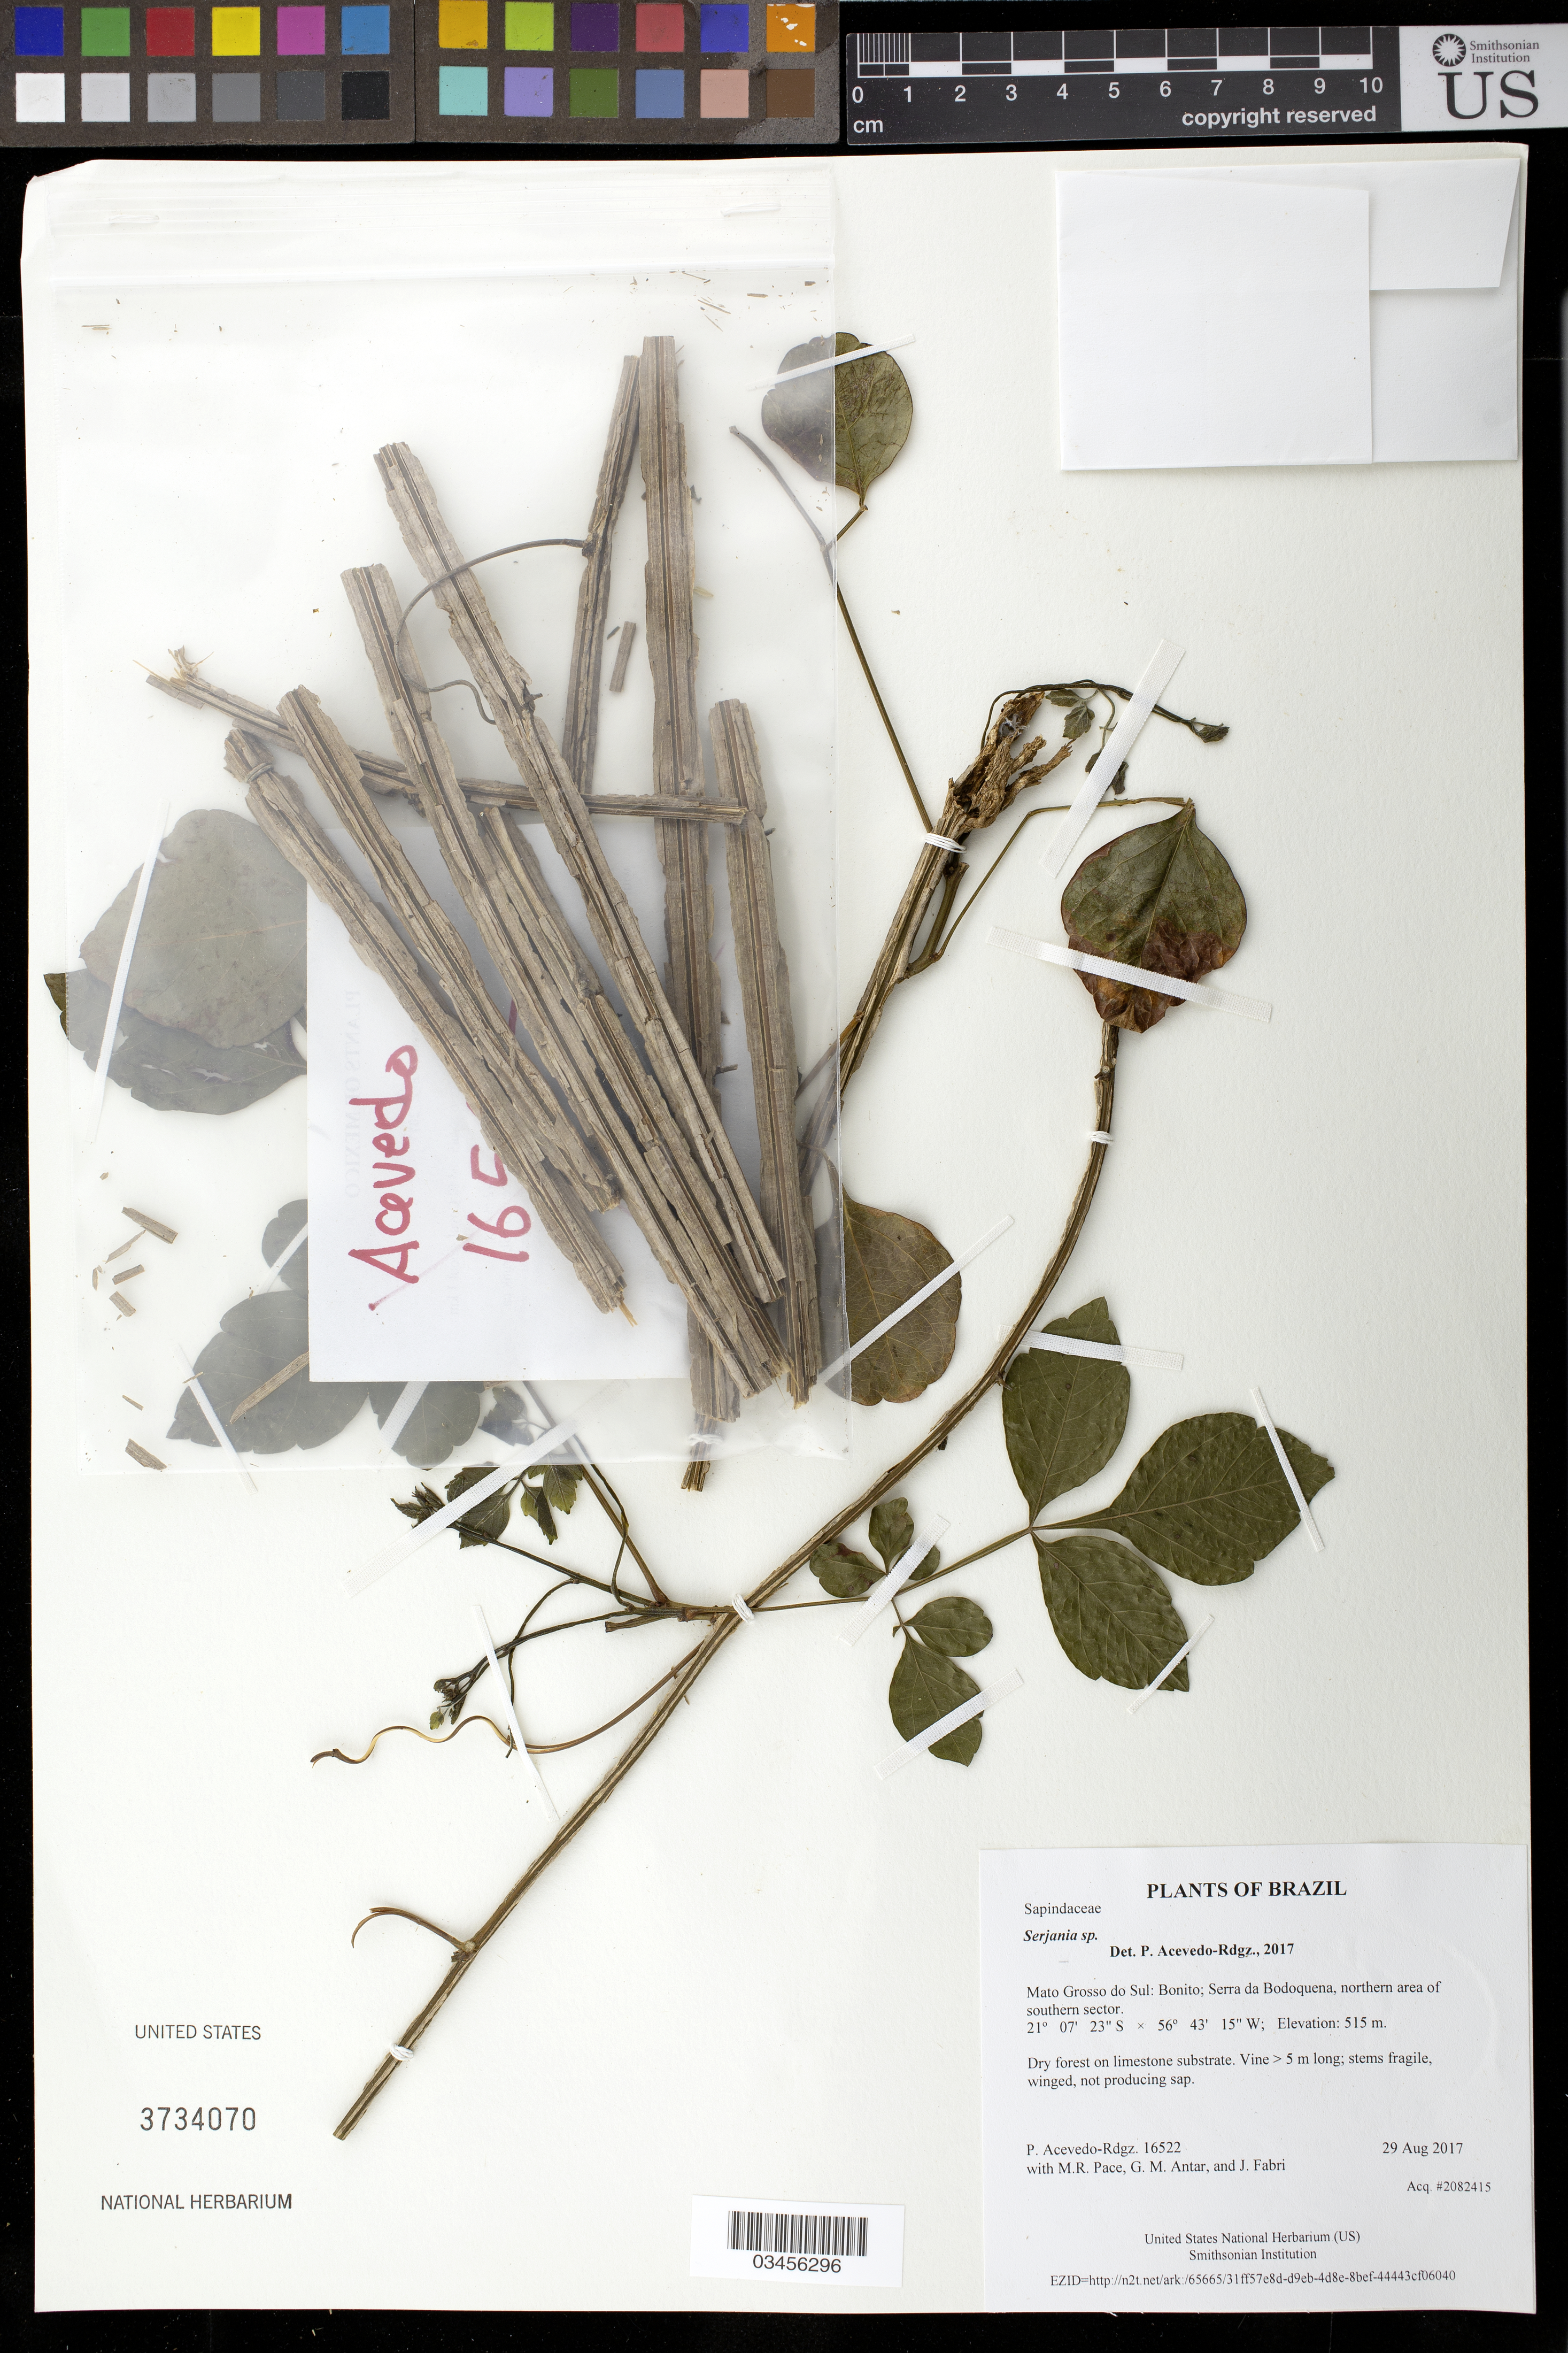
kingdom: Plantae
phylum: Tracheophyta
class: Magnoliopsida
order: Sapindales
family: Sapindaceae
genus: Serjania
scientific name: Serjania tristis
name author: Radlk.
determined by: Acevedo-Rodriguez, P., (US), Smithsonian Institution - National Museum of Natural History (UNITED STATES)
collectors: P. Acevedo-Rodr., M. R. Pace, G. M. Antar & J. Fabri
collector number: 16522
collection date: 2017-08-29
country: Brazil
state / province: Mato Grosso do Sul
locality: Bonito; Serra da Bodoquena, northern area of southern sector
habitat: Dry forest on limestone substrate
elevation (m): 515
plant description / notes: US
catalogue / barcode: US 3734070